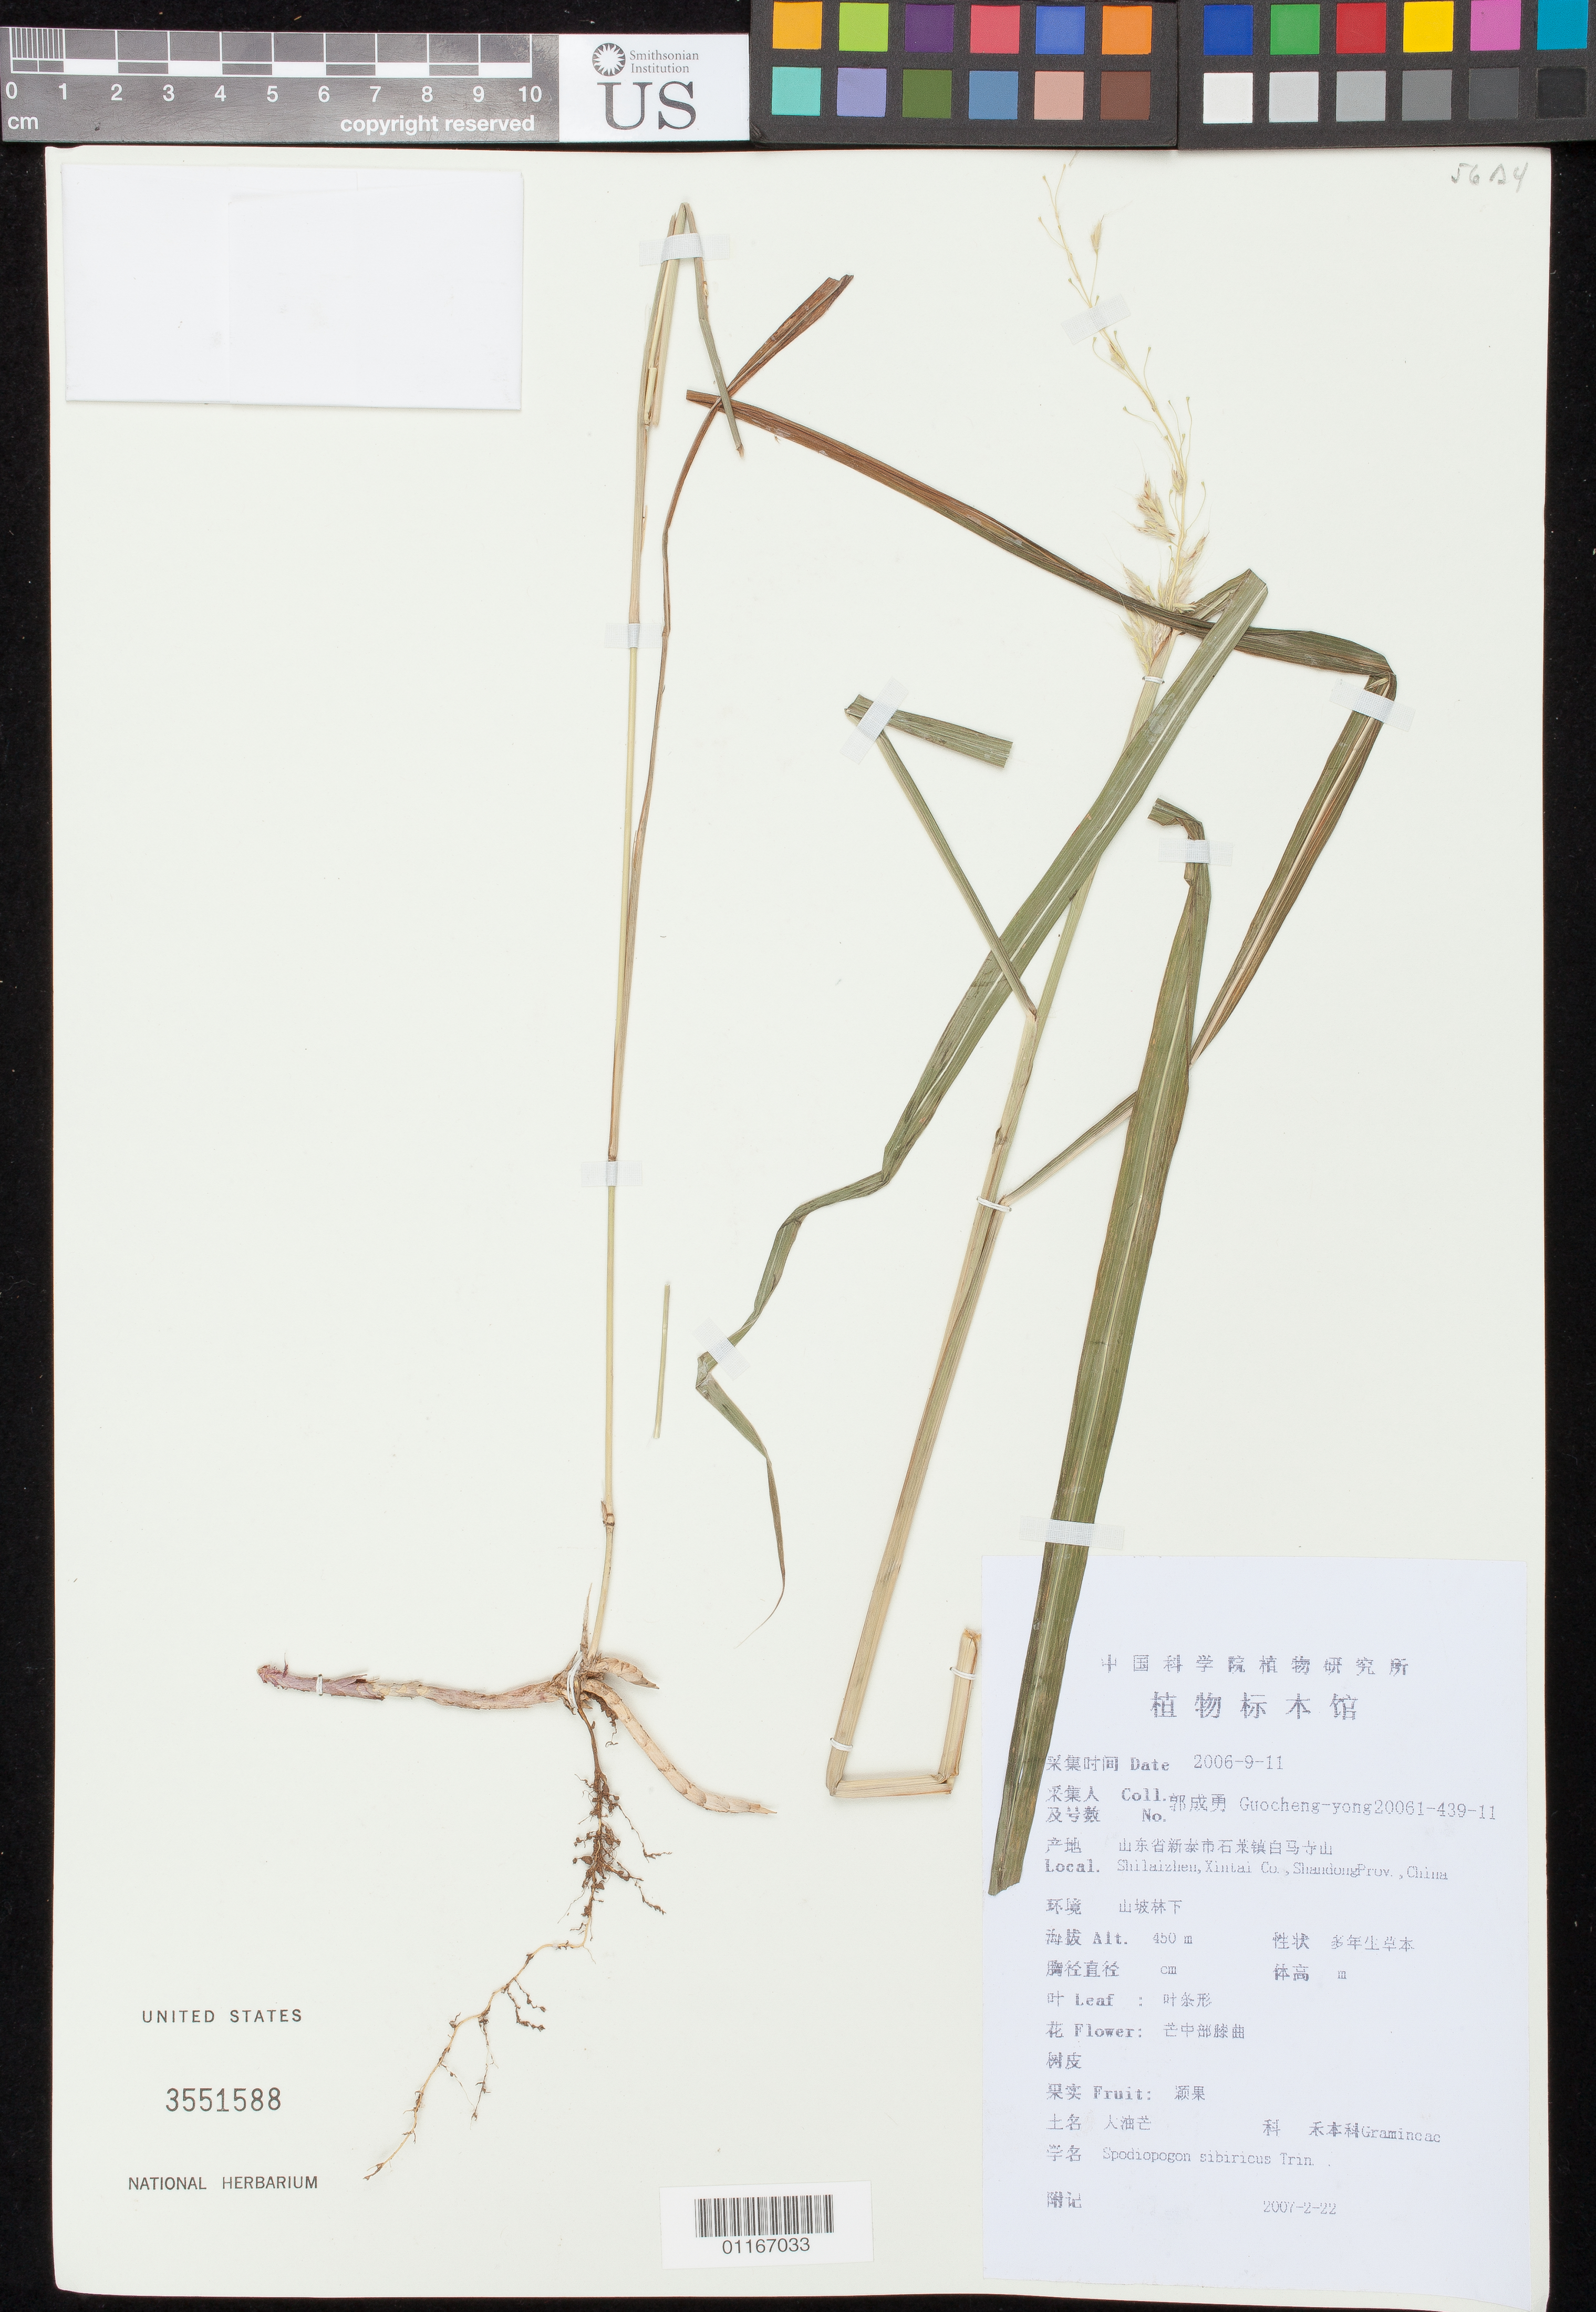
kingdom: Plantae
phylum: Tracheophyta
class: Liliopsida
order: Poales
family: Poaceae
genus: Spodiopogon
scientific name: Spodiopogon sibiricus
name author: Trin.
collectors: Guo cheng-yong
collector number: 20061 439 11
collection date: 2006-09-11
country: China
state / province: Shandong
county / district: Feixian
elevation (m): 450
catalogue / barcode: US 3551588